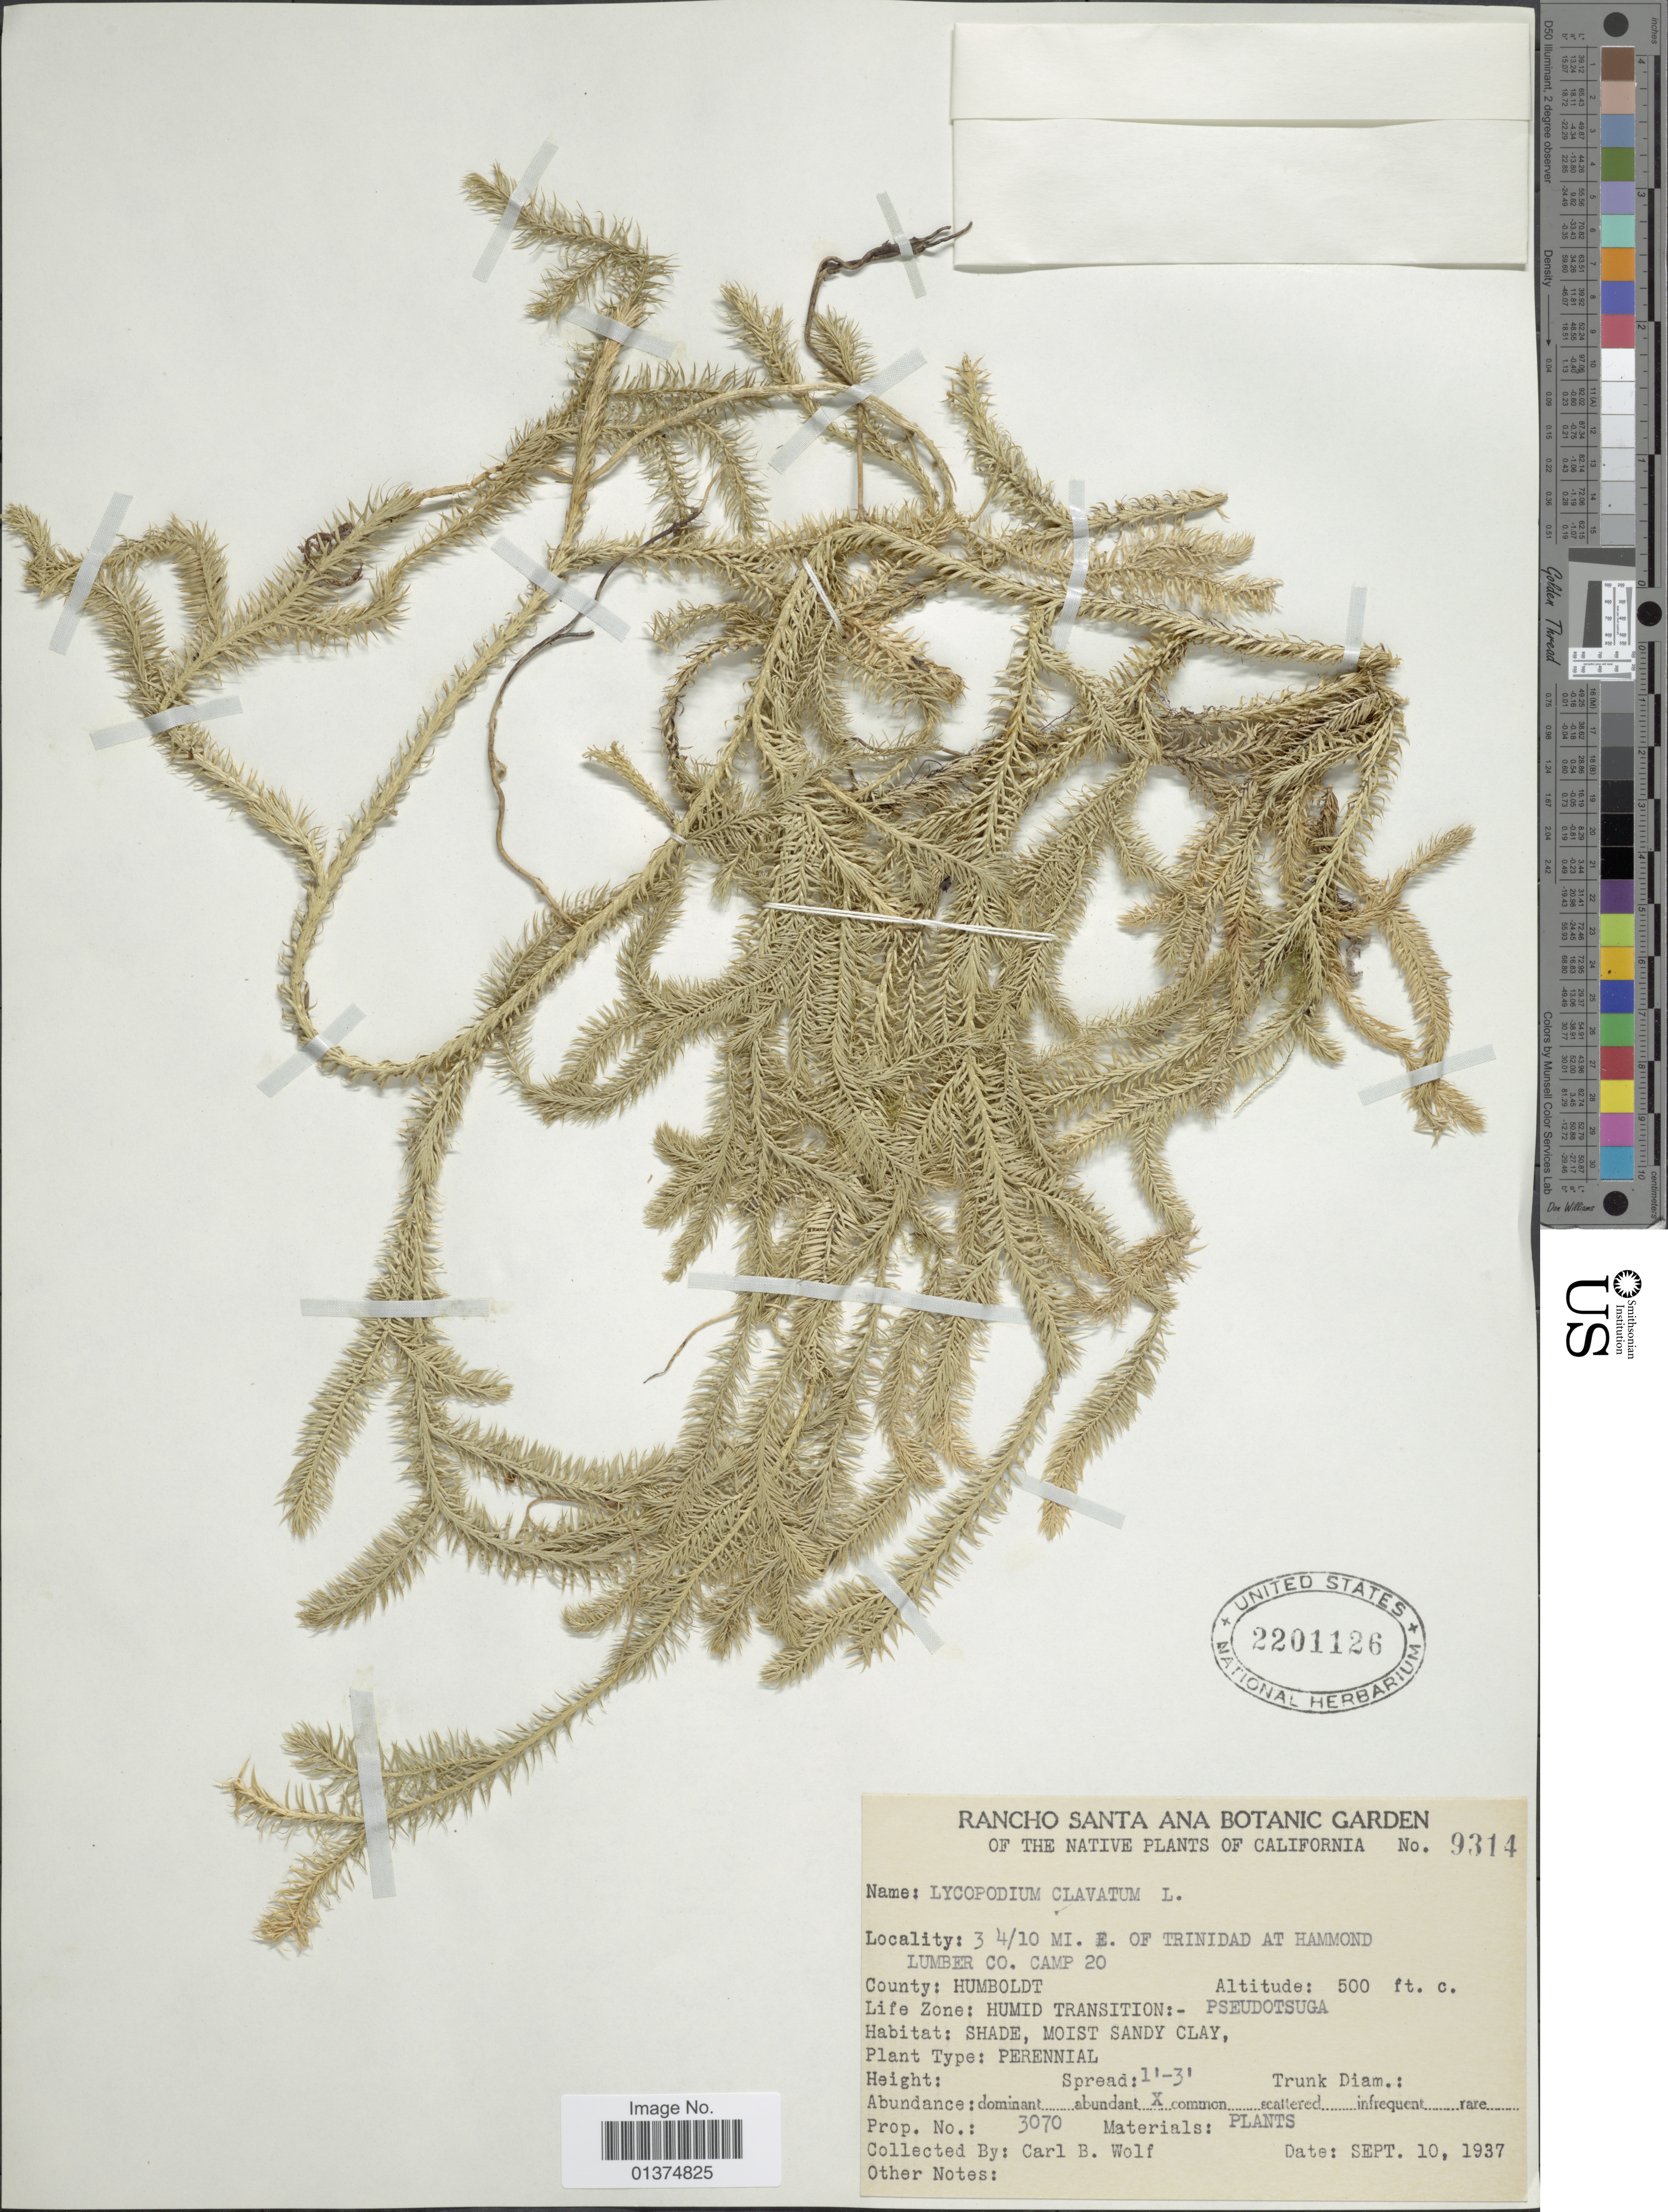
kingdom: Plantae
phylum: Tracheophyta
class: Lycopodiopsida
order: Lycopodiales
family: Lycopodiaceae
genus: Lycopodium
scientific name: Lycopodium clavatum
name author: L.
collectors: C. B. Wolf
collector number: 9314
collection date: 1937-09-10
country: United States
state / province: California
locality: Humboldt 3 4/10 mi. E of Trinidad at Hammond Lumber Co. Camp 20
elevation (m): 152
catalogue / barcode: US 2201126